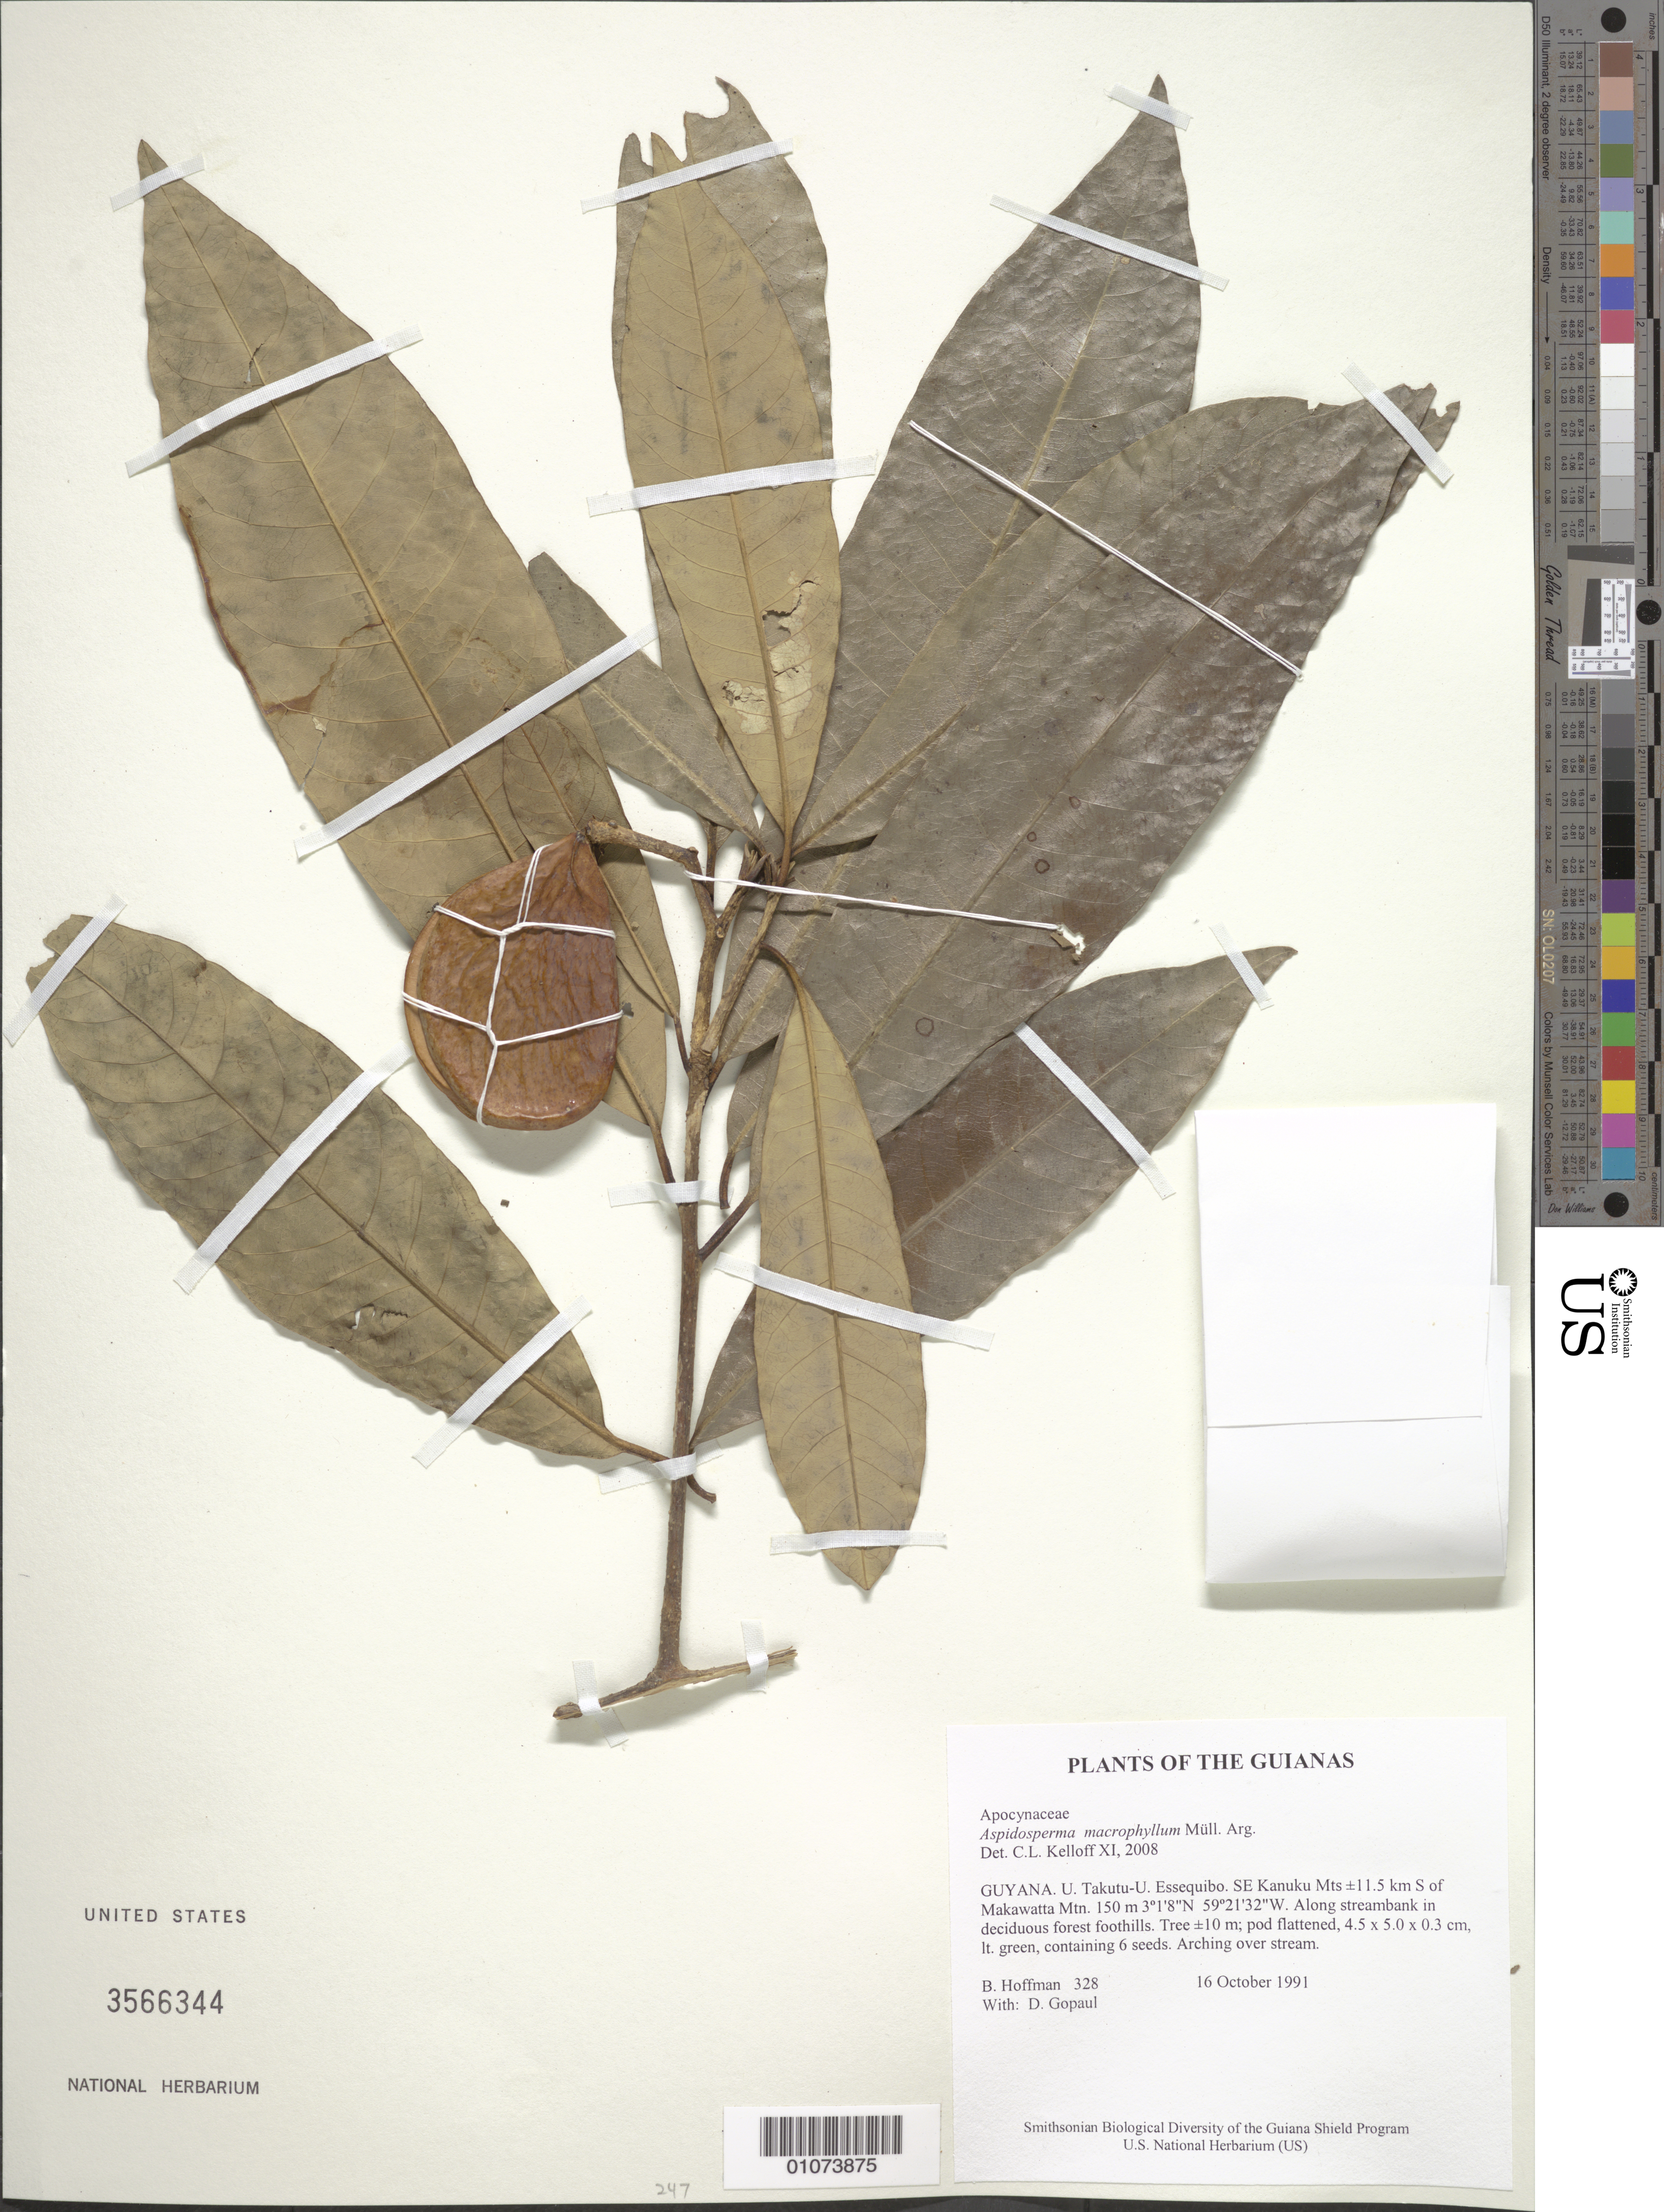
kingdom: Plantae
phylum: Tracheophyta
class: Magnoliopsida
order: Gentianales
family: Apocynaceae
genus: Aspidosperma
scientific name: Aspidosperma macrophyllum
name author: Müll. Arg.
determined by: Kelloff, Carol L., (US), Smithsonian Institution - National Museum of Natural History (UNITED STATES)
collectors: B. Hoffman & D. Gopaul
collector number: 328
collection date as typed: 16 October 1991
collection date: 1991-10-16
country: Guyana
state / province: U. Takutu-U. Essequibo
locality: SE Kanuku Mts ±11.5 km S of Makawatta Mtn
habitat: Along streambank in deciduous forest foothills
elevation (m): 150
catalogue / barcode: US 3566344